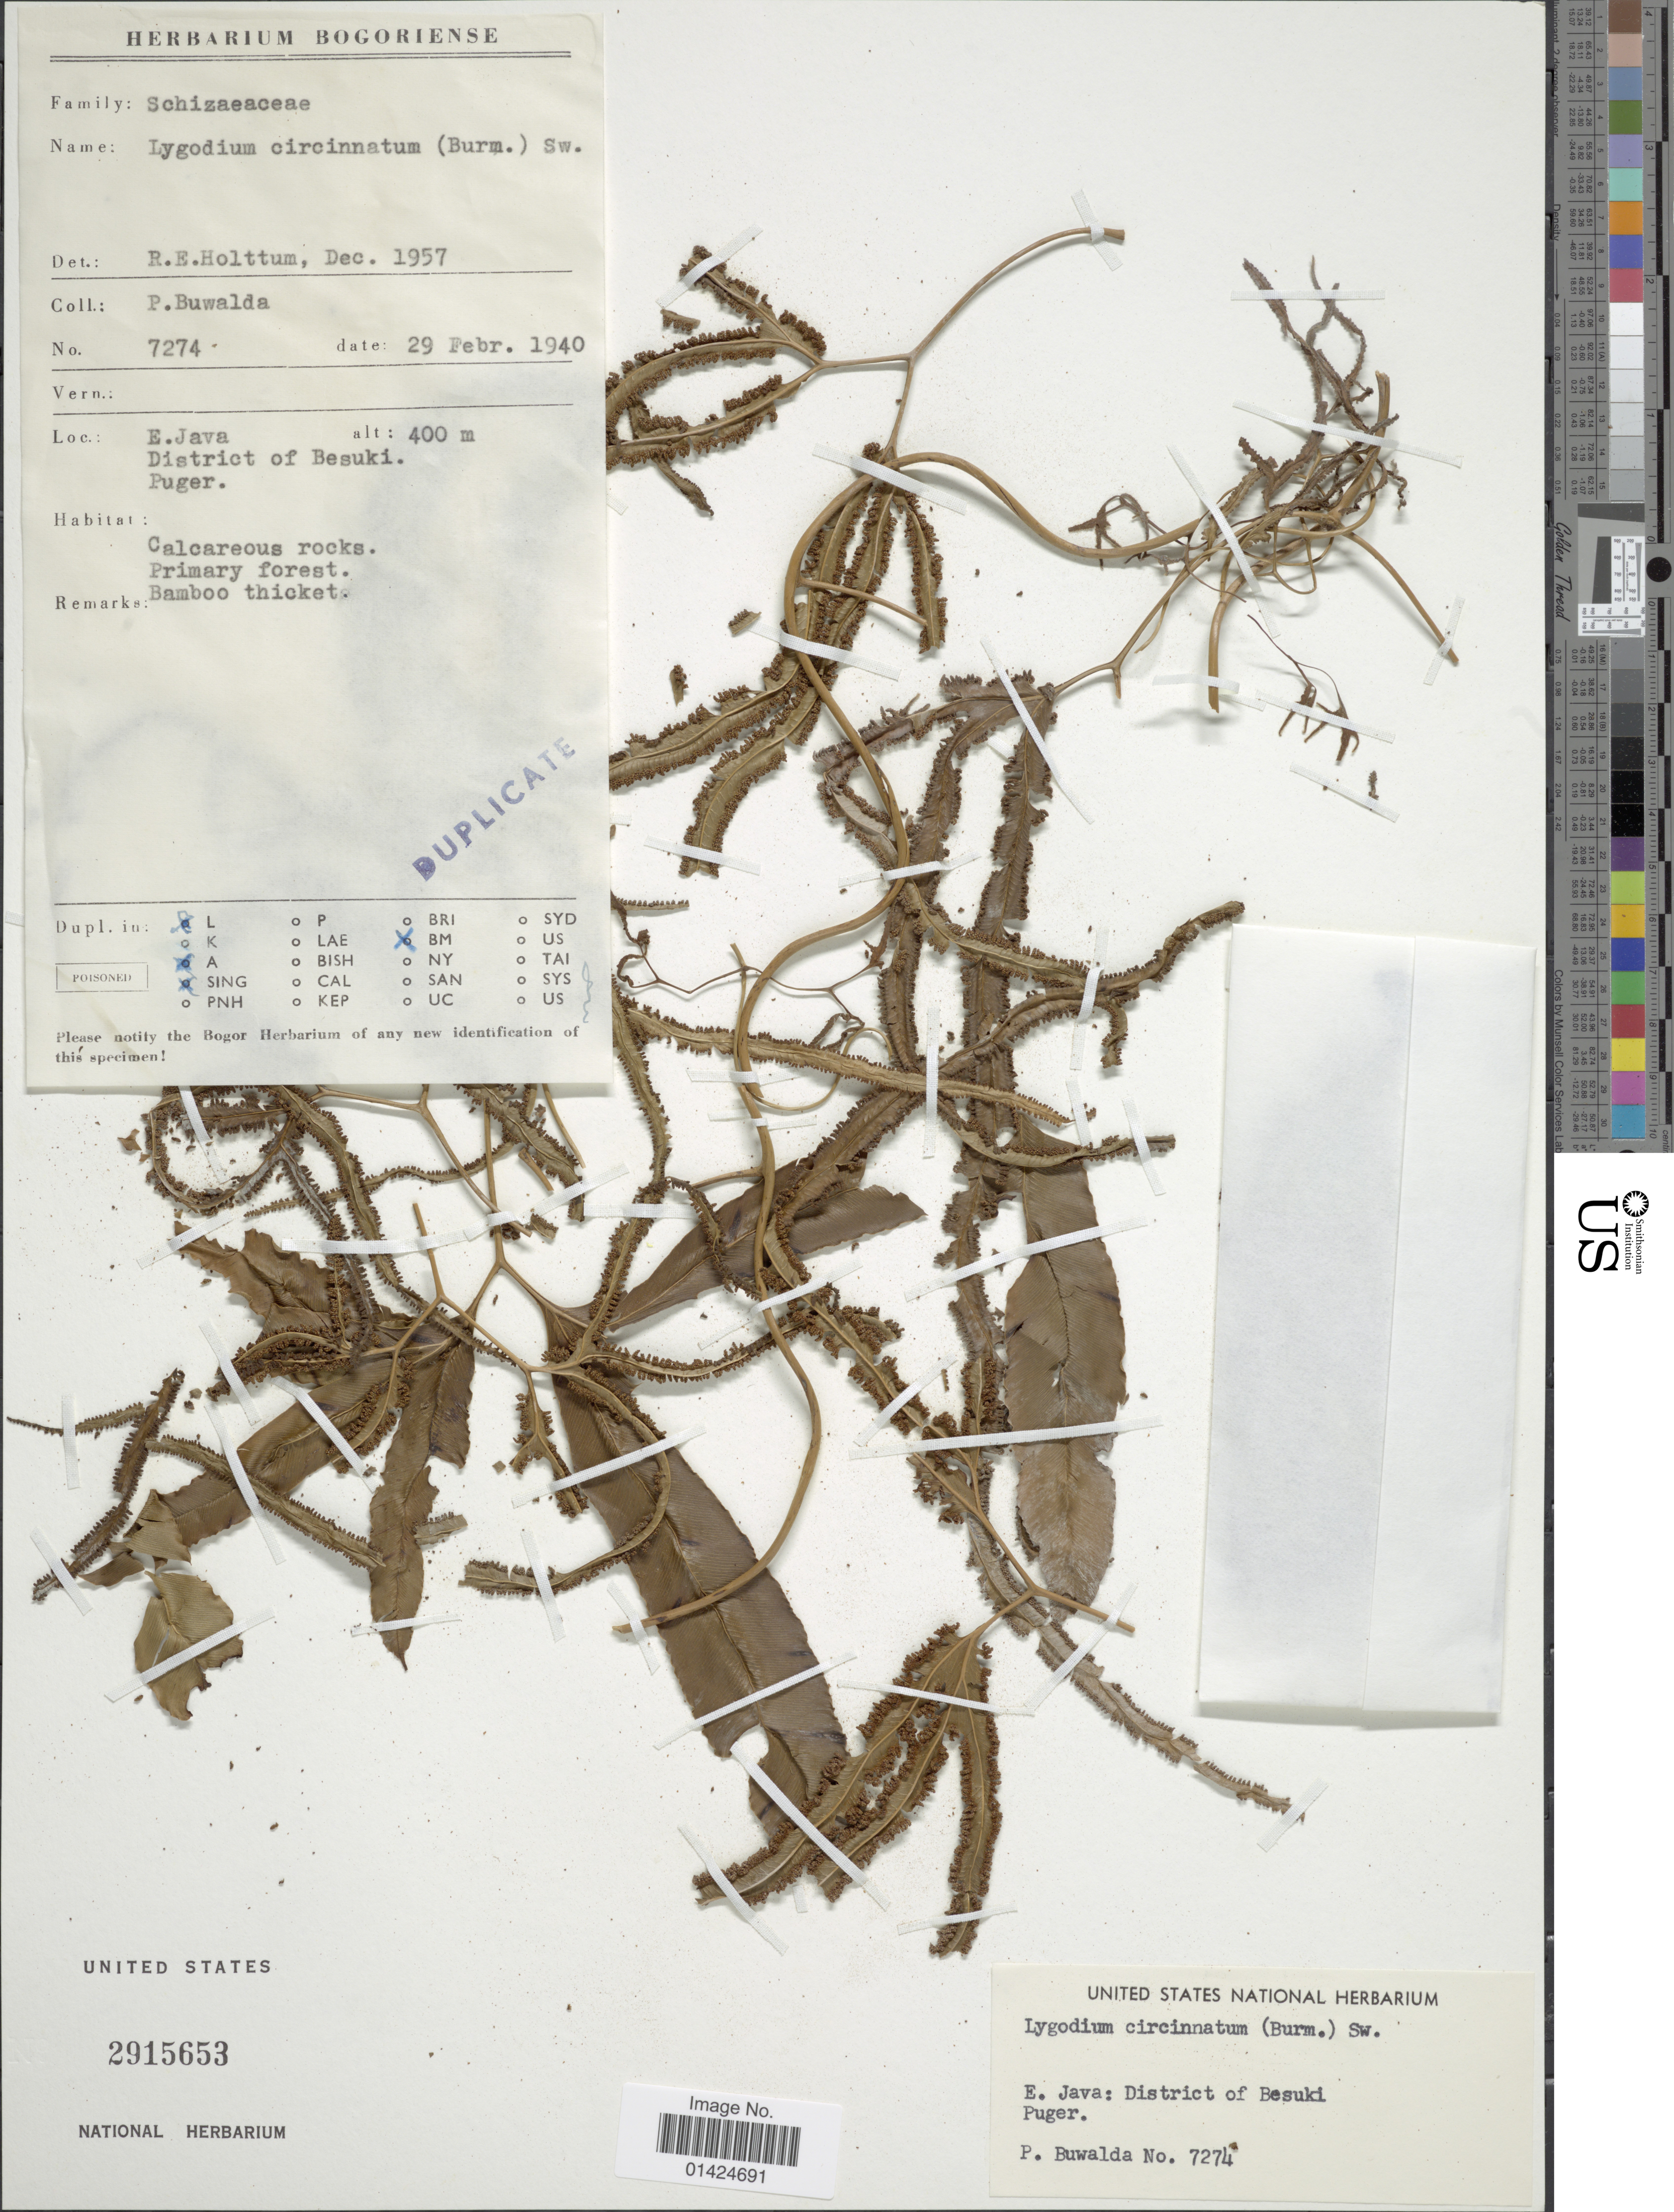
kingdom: Plantae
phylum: Tracheophyta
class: Polypodiopsida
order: Schizaeales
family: Lygodiaceae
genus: Lygodium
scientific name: Lygodium circinnatum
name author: (Burm. f.) Sw.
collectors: P. Buwalda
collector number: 7274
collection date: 1940-02-29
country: Indonesia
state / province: Java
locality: E. Java. District of Besuki. Puger.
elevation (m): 400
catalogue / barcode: US 2915653